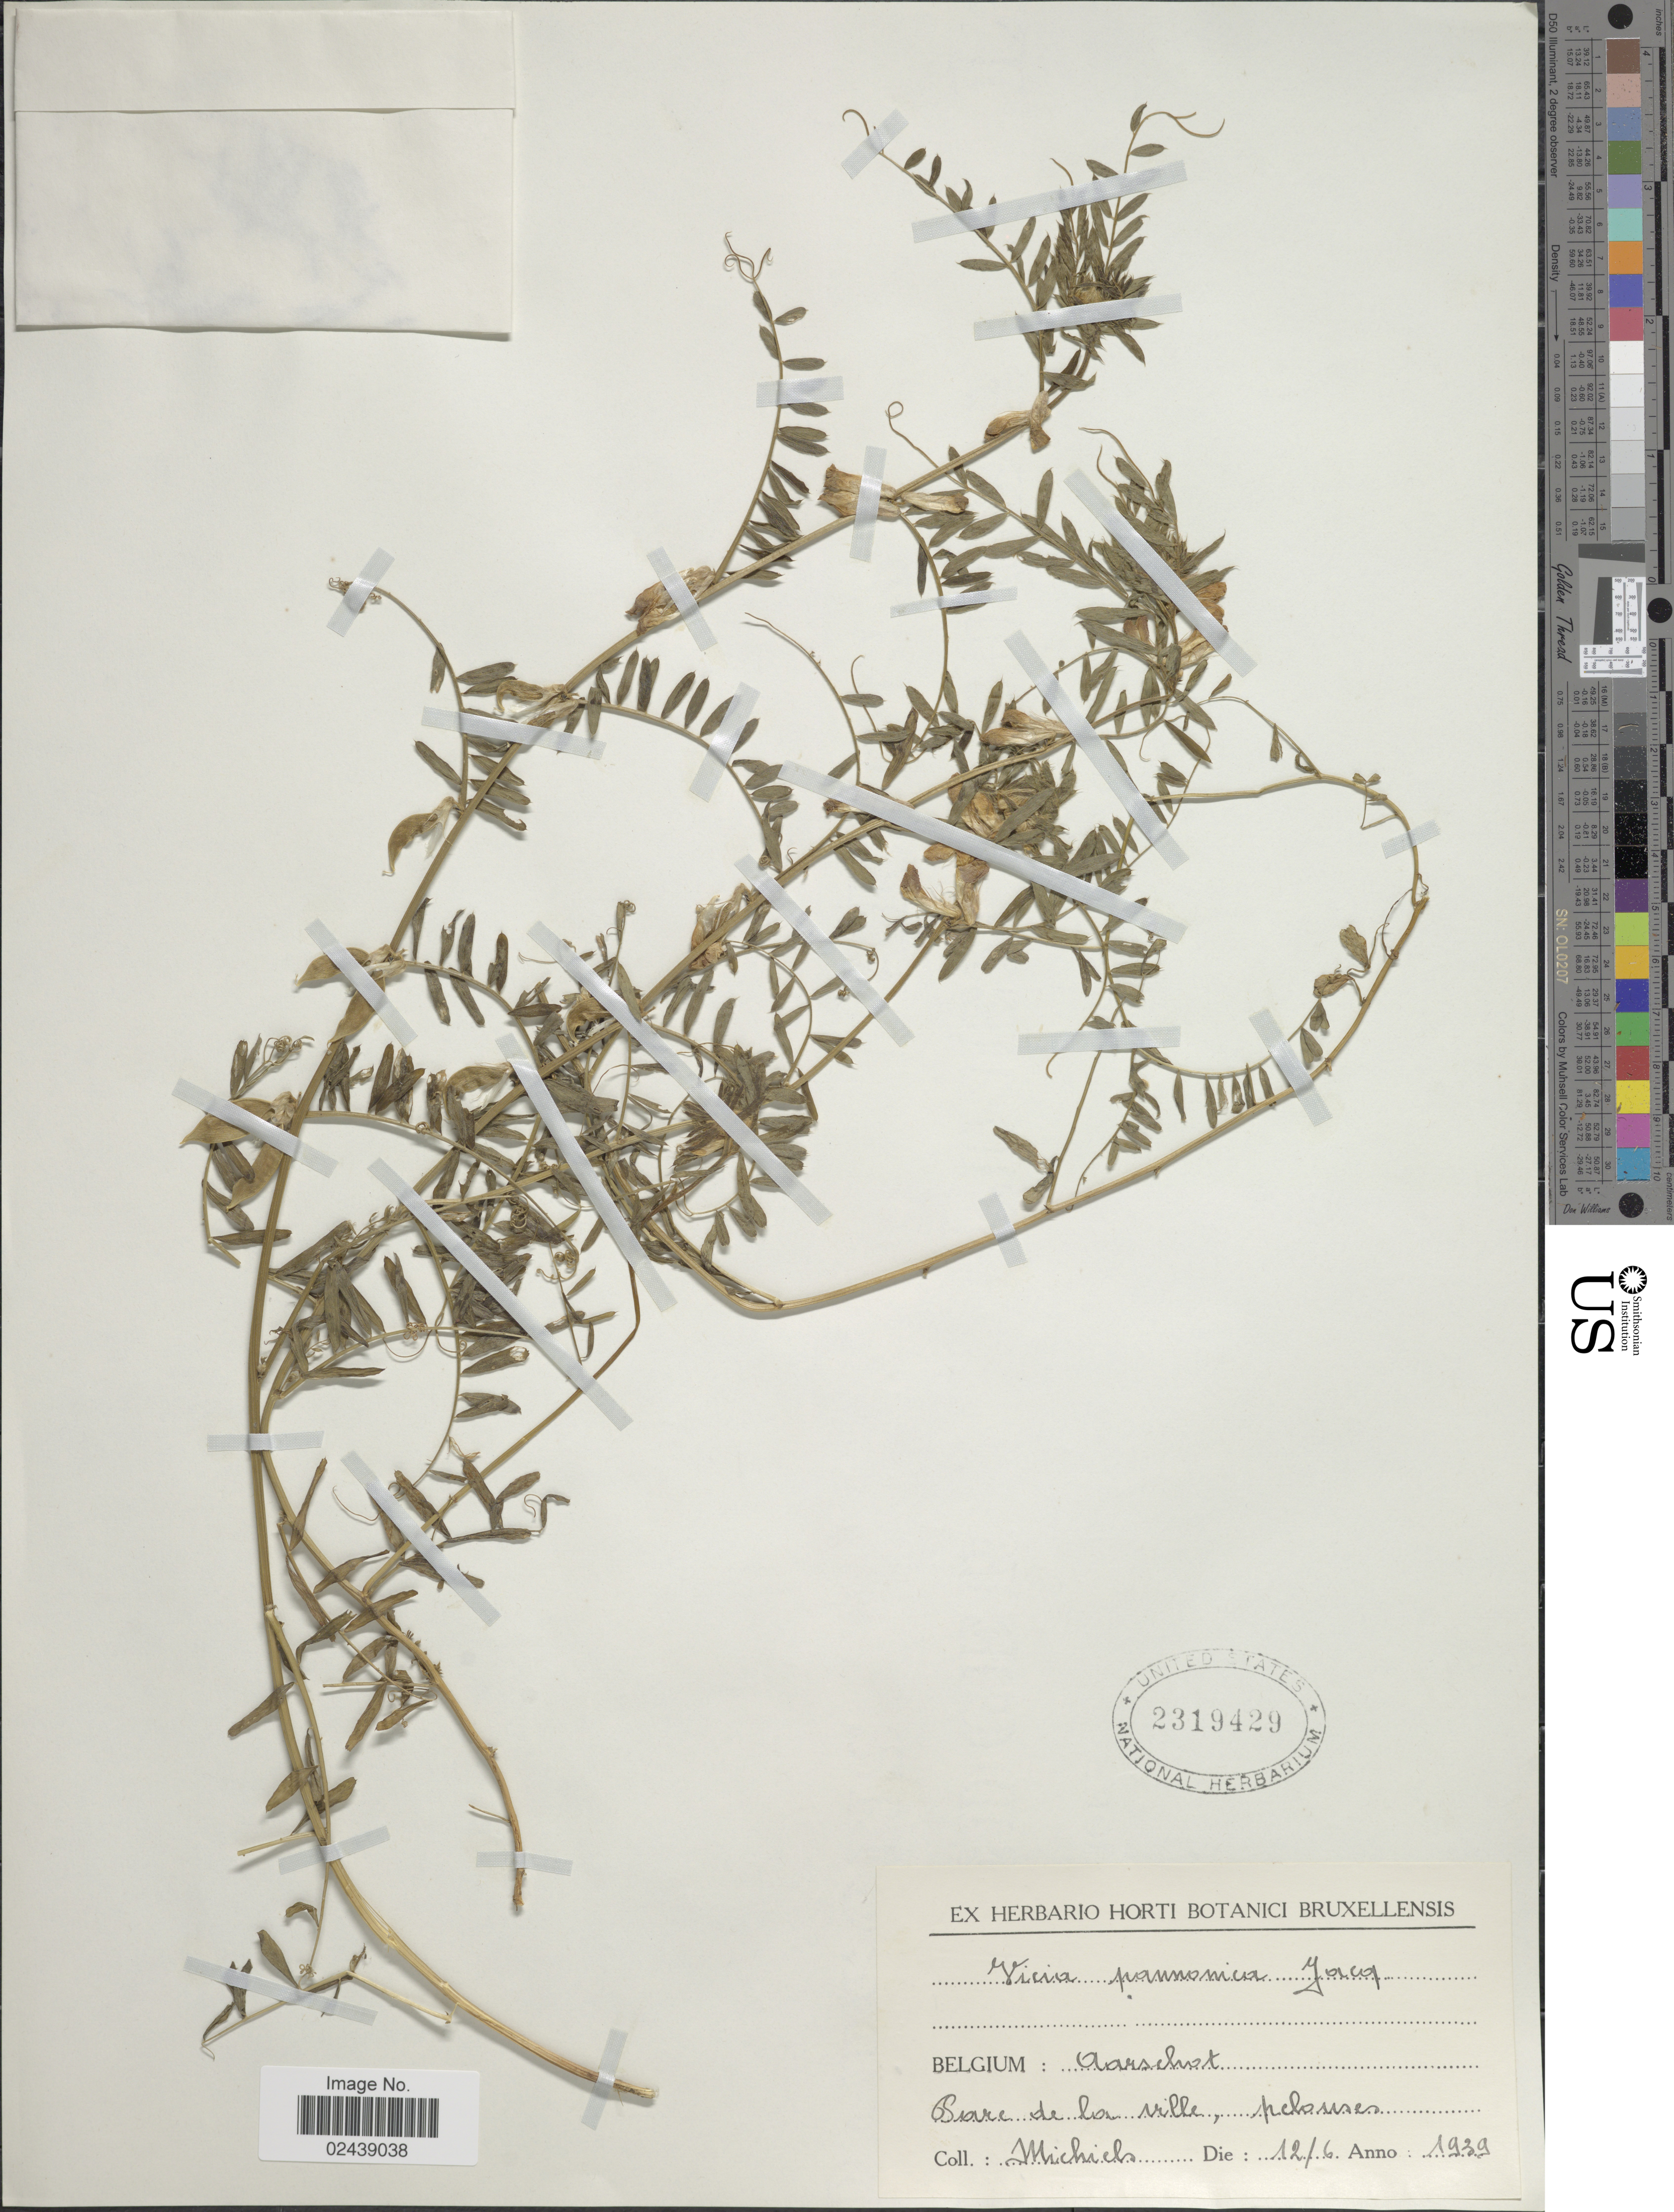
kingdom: Plantae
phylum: Tracheophyta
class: Magnoliopsida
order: Fabales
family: Fabaceae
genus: Vicia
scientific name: Vicia pannonica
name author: Crantz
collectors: -. Michel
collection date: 1939-06-12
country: Belgium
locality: Aarschot, Pare de la ville, pclouses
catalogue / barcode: US 2319429